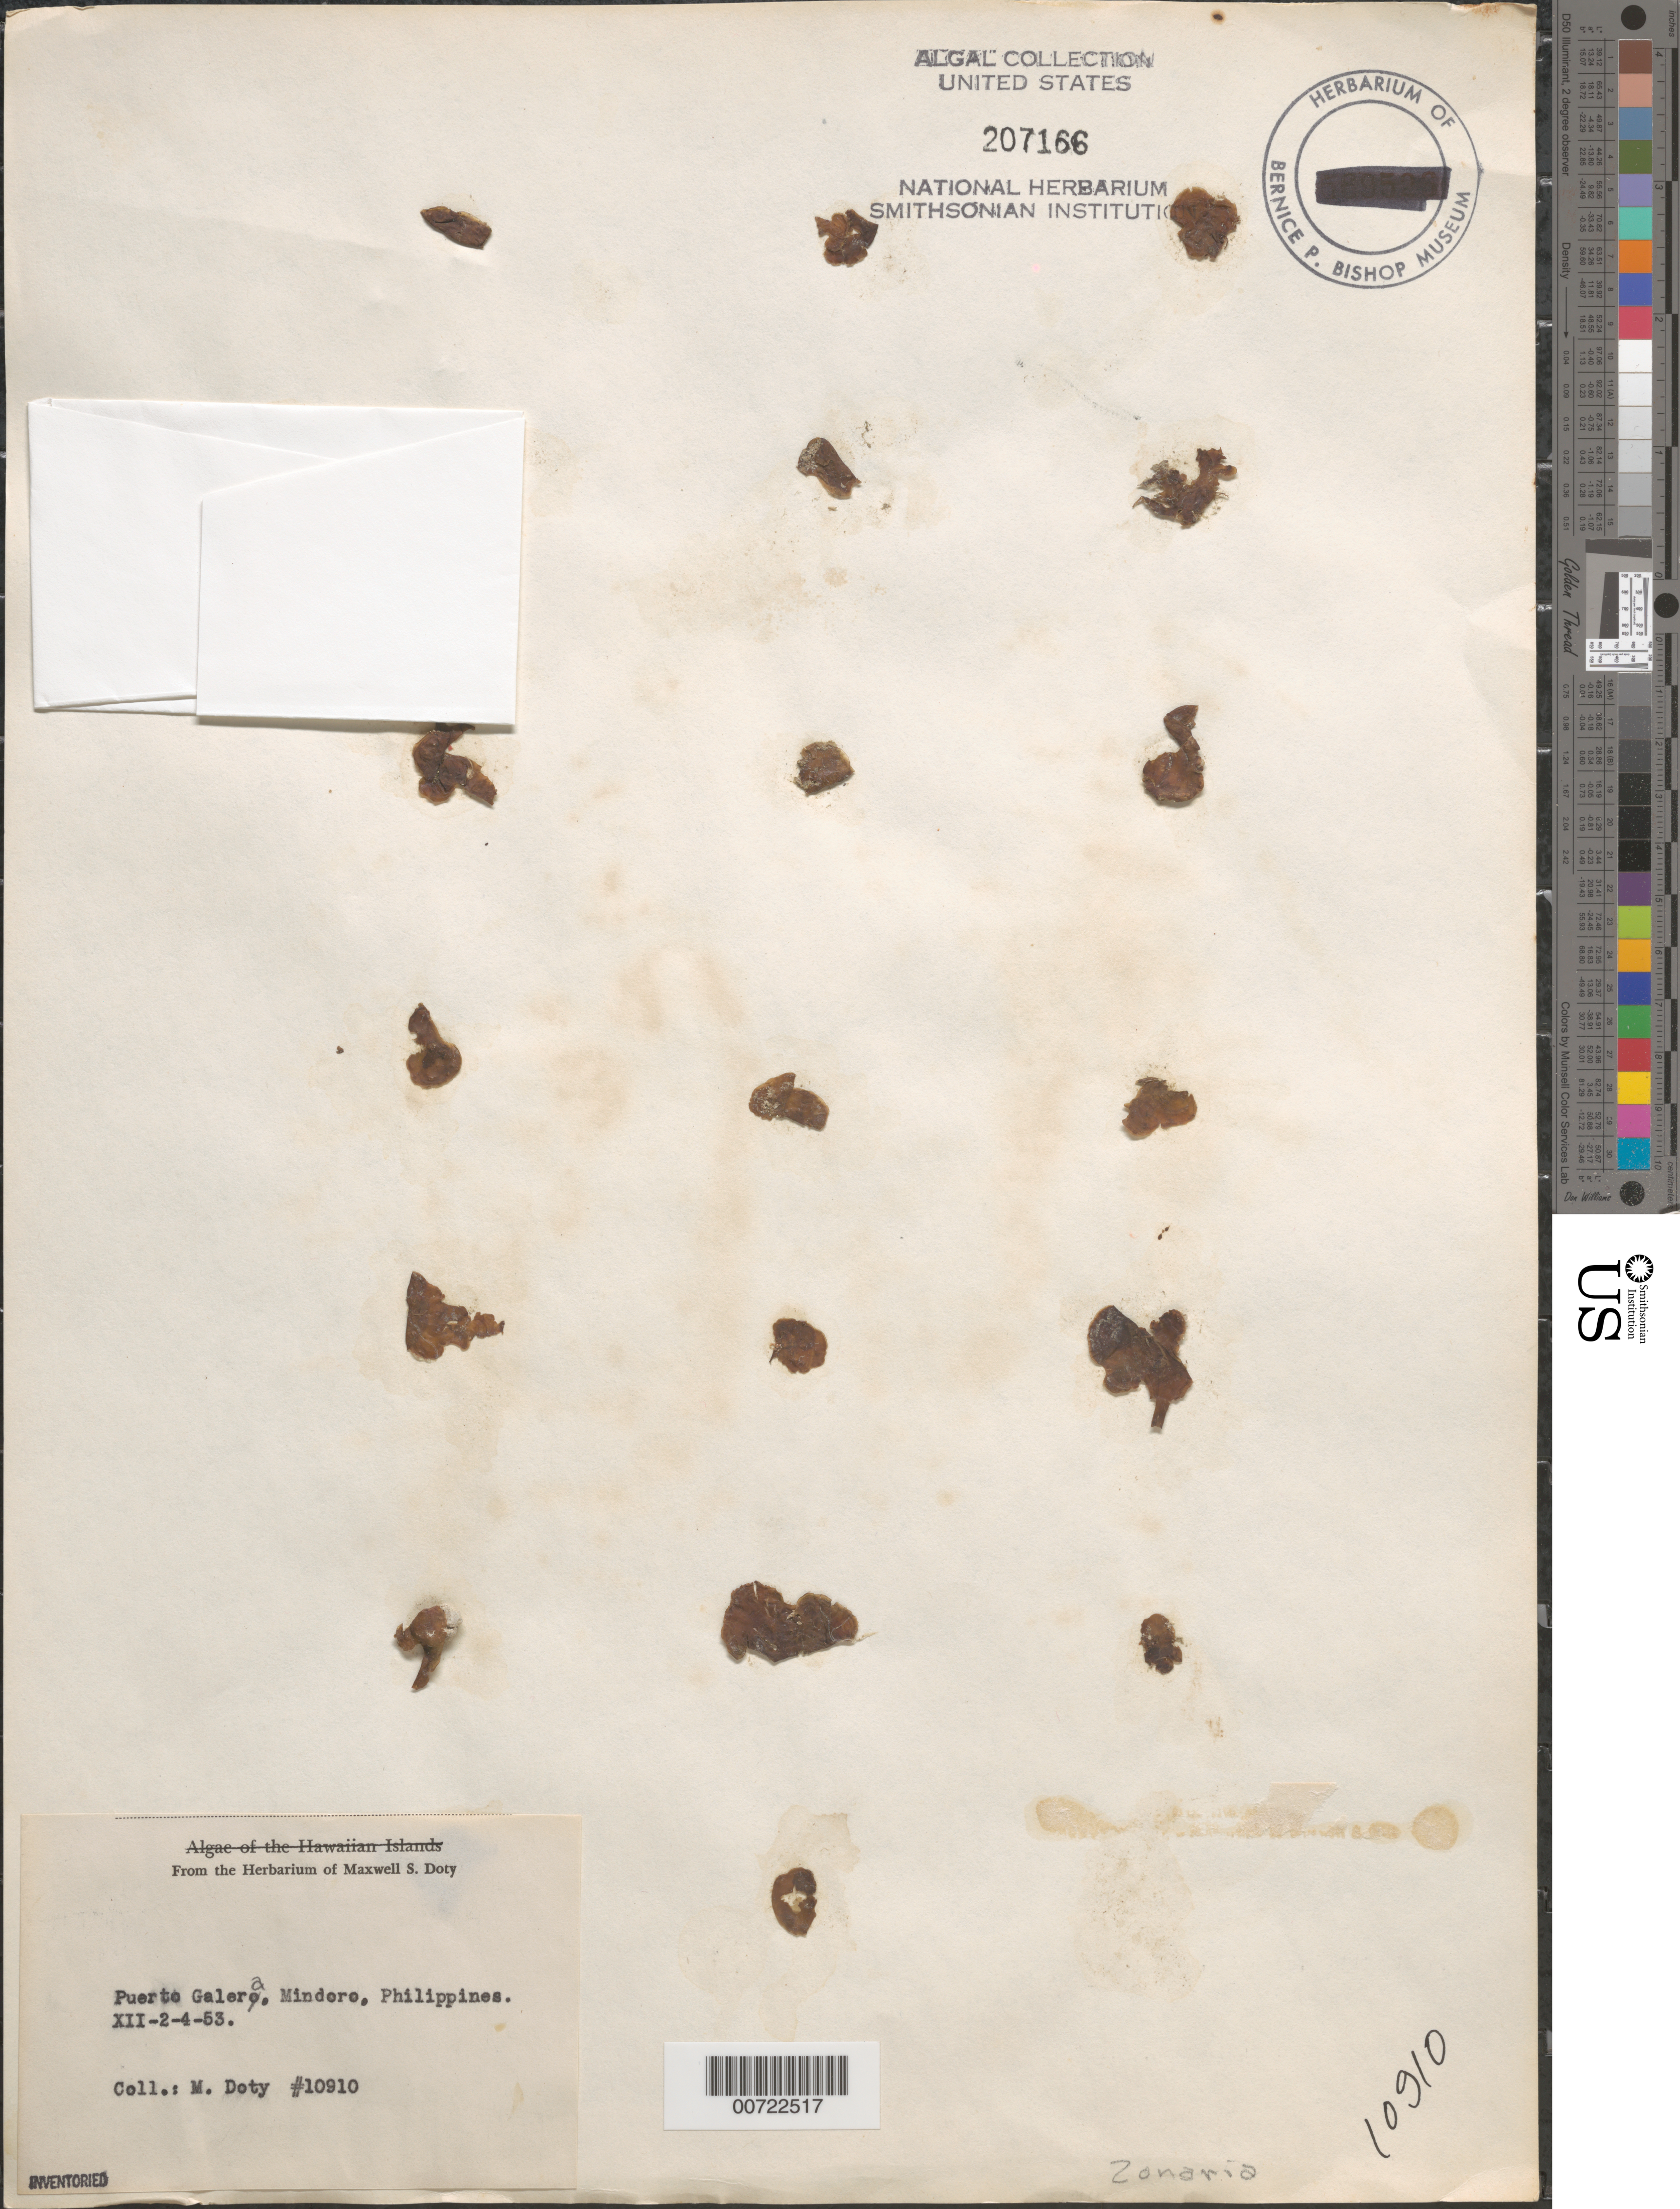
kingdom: Chromista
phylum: Ochrophyta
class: Phaeophyceae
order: Dictyotales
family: Dictyotaceae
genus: Zonaria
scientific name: Zonaria sp.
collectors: M. S. Doty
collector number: MSD 10910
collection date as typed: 02 Dec 1953 to 04 Dec 1953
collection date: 1953-12-02/1953-12-04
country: Philippines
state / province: Mimaropa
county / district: Mindoro Oriental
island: Mindoro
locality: Puerto Galera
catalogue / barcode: US 207166